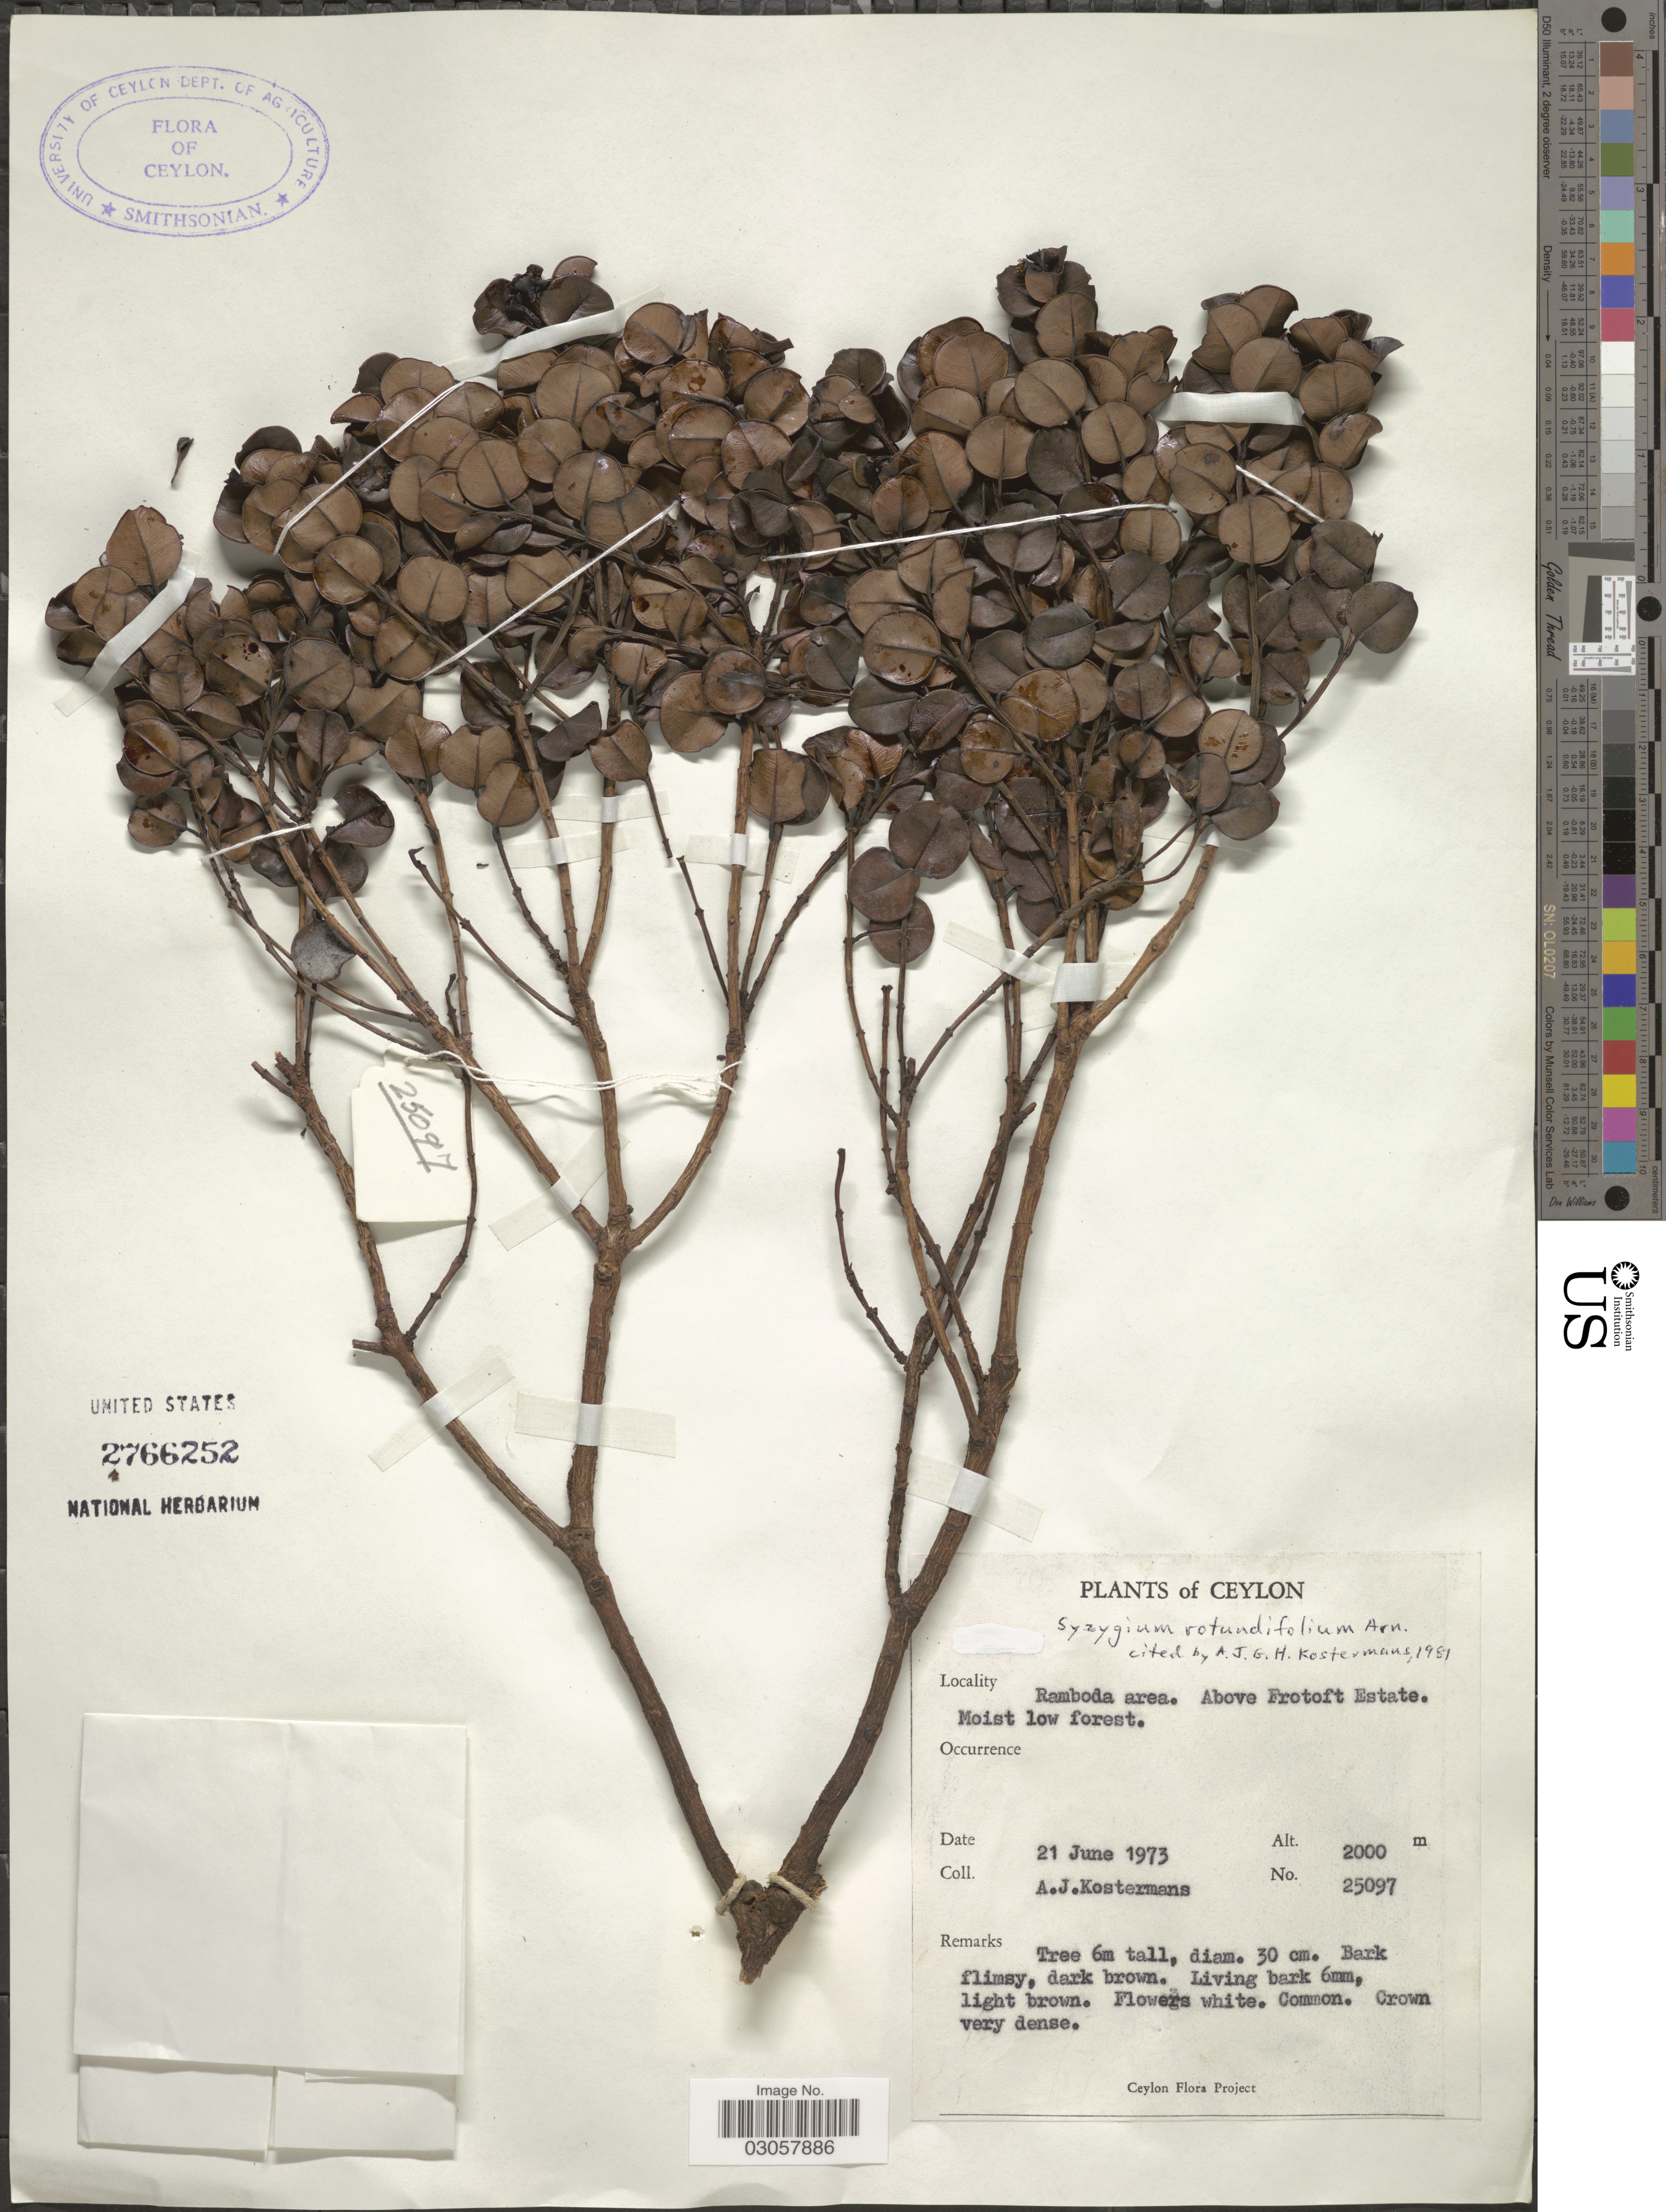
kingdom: Plantae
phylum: Tracheophyta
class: Magnoliopsida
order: Myrtales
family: Myrtaceae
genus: Syzygium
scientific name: Syzygium rotundifolium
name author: Arn.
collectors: A. J. G. Kostermans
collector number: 25097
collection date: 1973-06-21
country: Sri Lanka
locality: Ceylon. Ramboda area. Above Frotoft Estate. Moist low forest.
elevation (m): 2000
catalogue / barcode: US 2766252